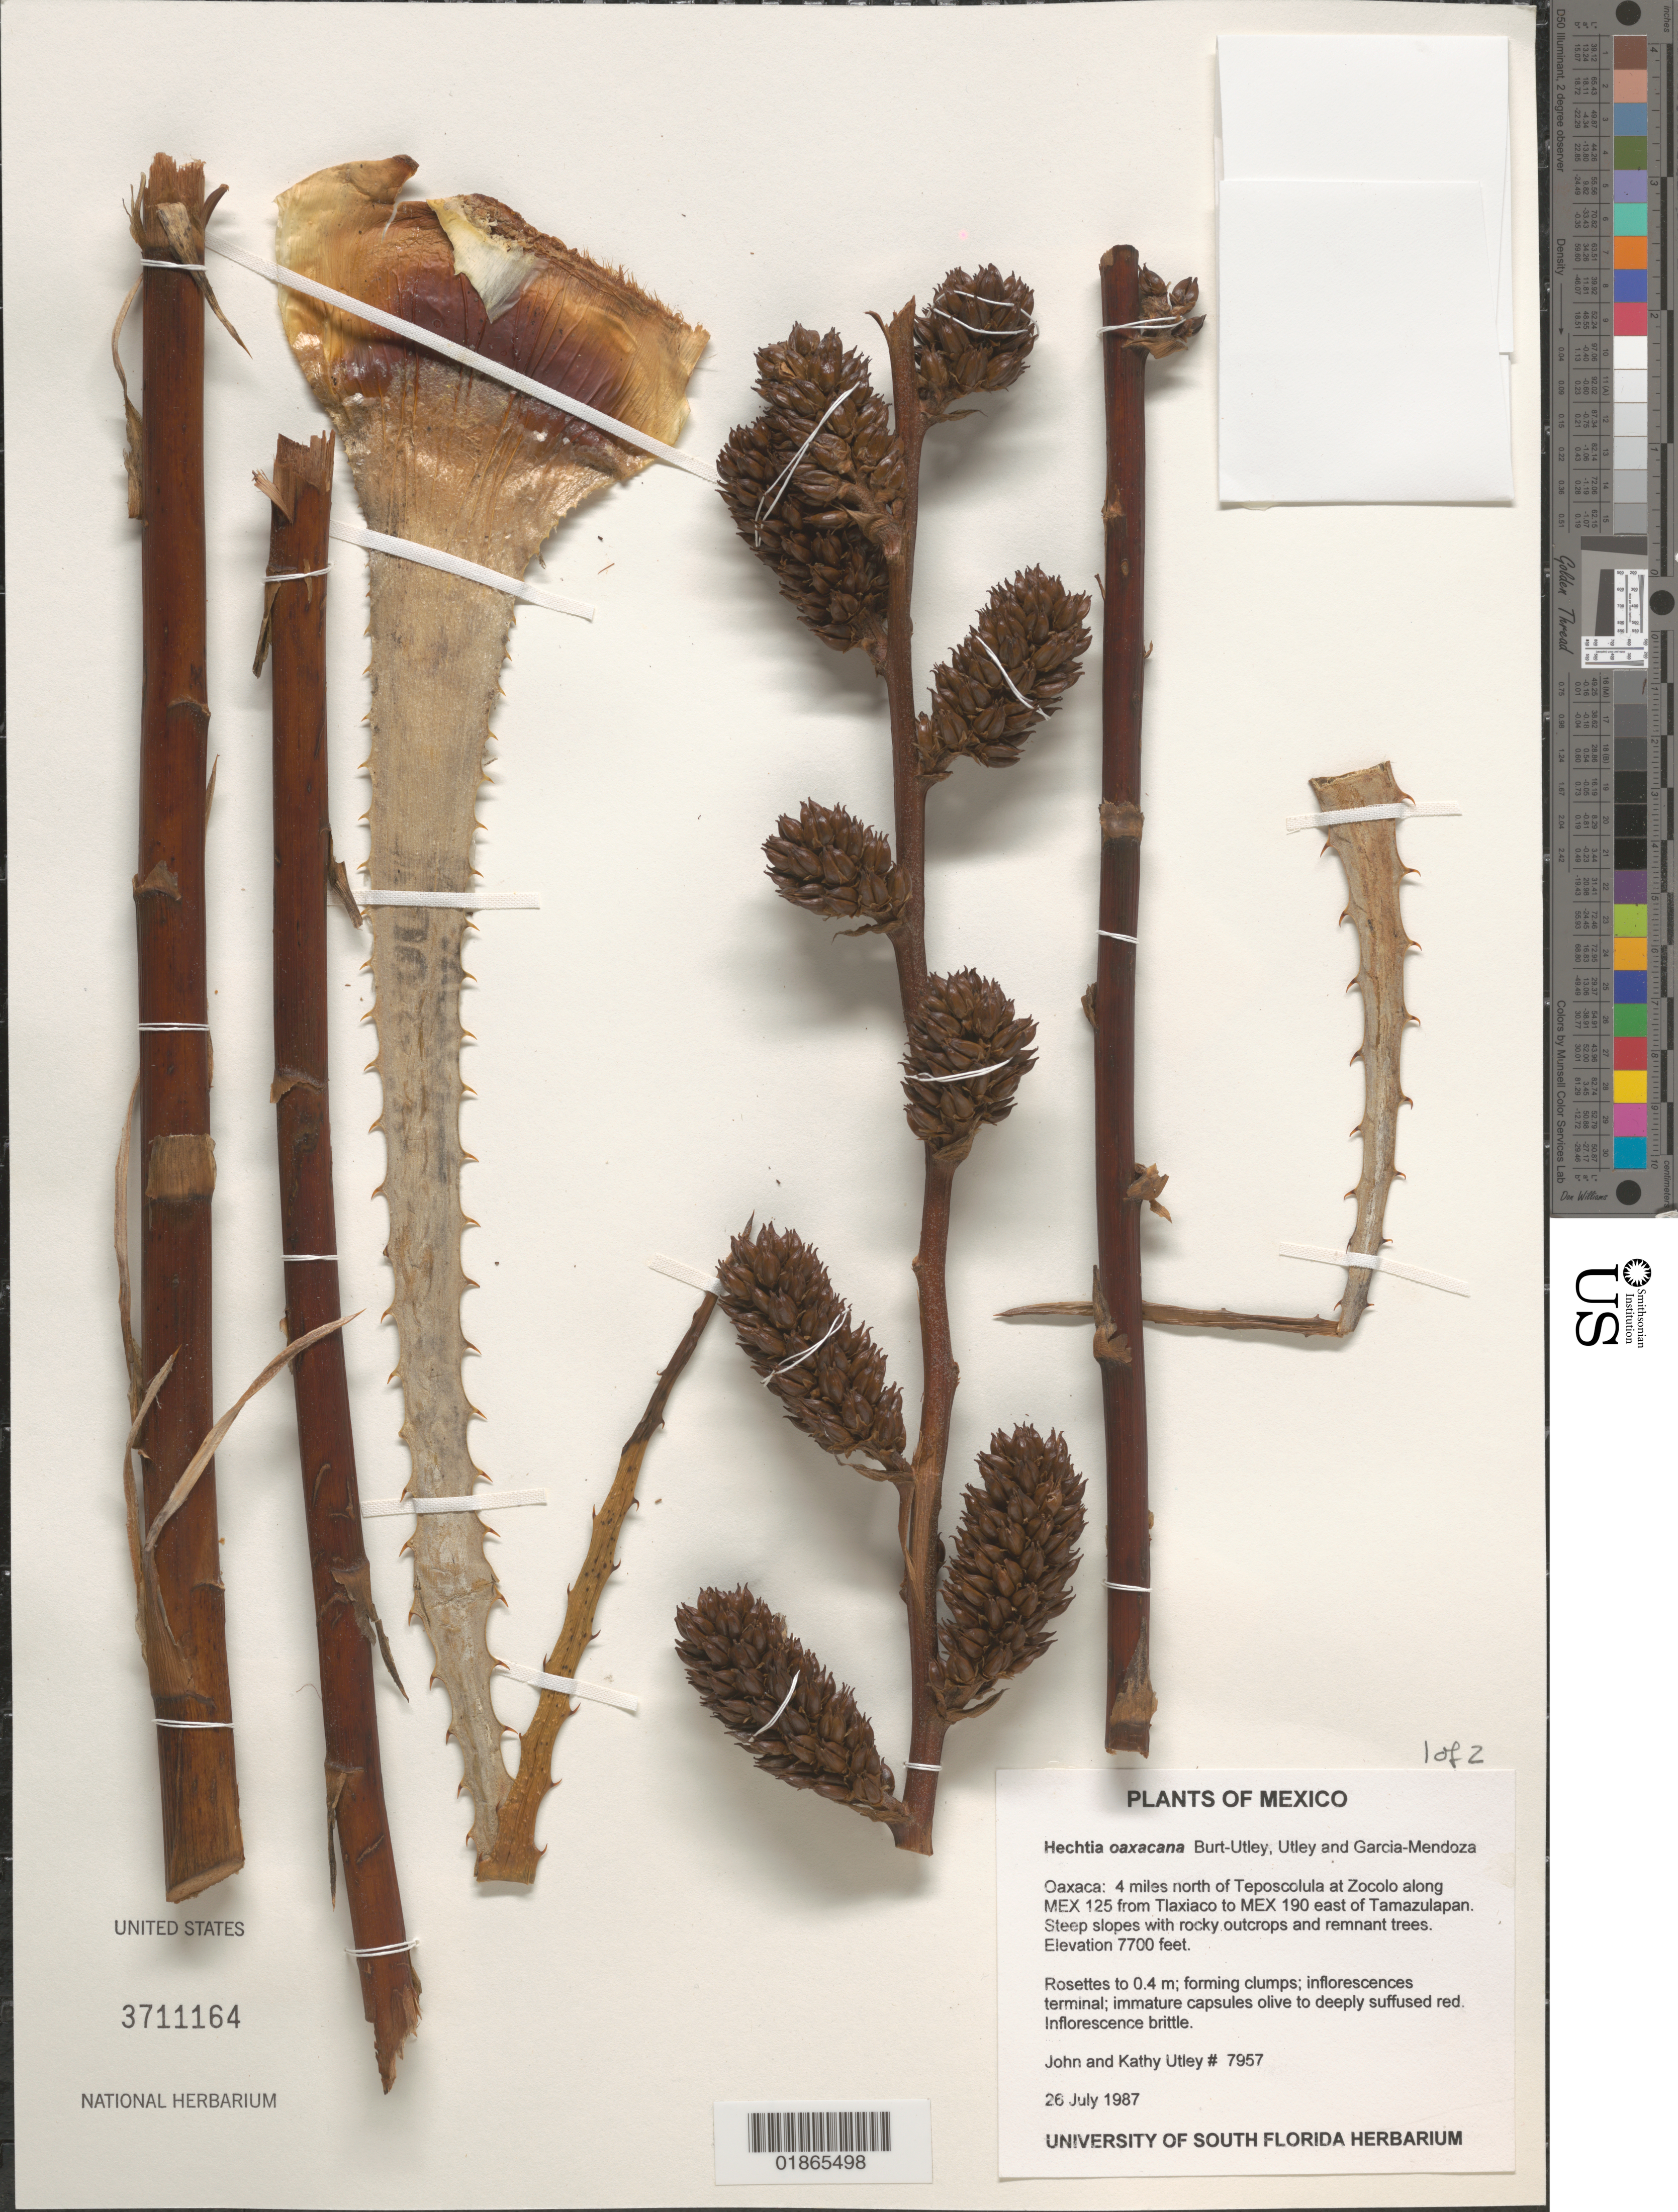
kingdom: Plantae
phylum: Tracheophyta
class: Liliopsida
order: Poales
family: Bromeliaceae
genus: Hechtia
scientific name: Hechtia oaxacana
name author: Burt-Utley et al.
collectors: J. Utley & K. Utley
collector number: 7957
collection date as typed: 26 July 1984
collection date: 1984-07-26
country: Mexico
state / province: Oaxaca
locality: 4 miles north of Teposcolula at Zocolo along MEX 125 from Tlaxiaco to MEX 190 east of Tamazulapan.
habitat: Steep slopes with rocky outcrops and remnant trees.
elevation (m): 2347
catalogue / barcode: US 3711164